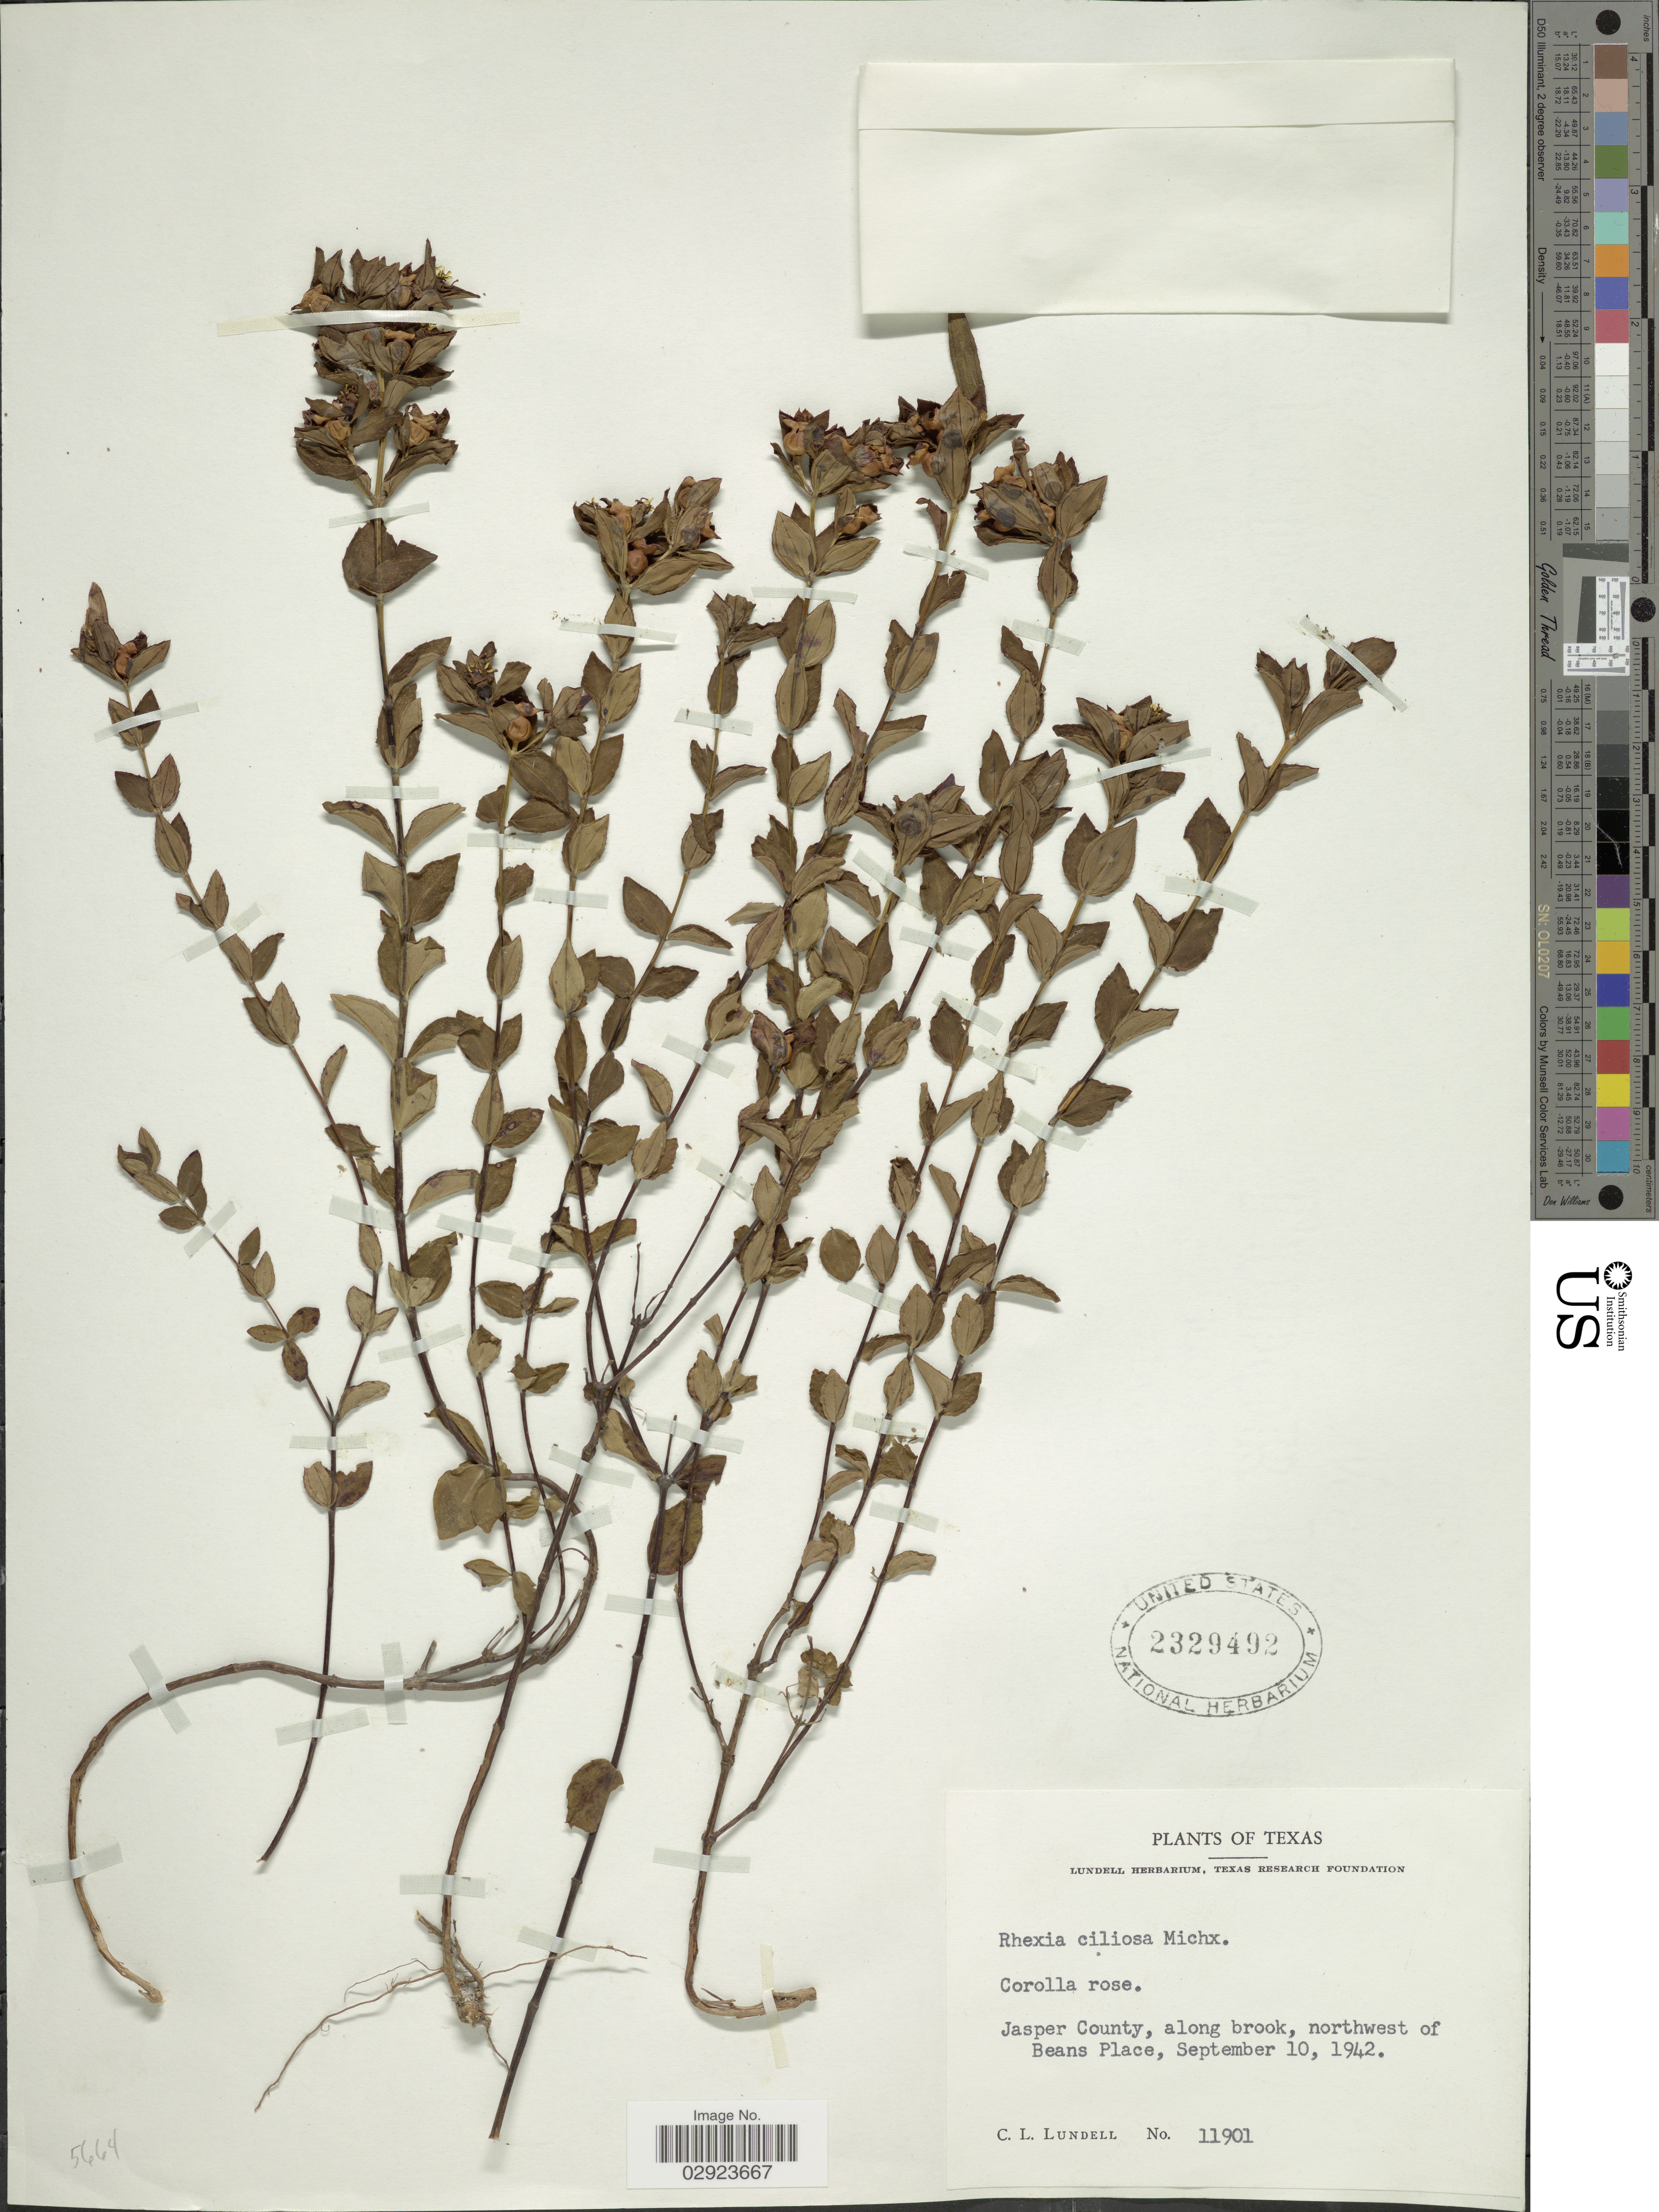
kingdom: Plantae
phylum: Tracheophyta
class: Magnoliopsida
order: Myrtales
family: Melastomataceae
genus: Rhexia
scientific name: Rhexia petiolata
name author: Walter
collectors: C. L. Lundell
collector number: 11901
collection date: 1942-09-10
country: United States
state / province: Texas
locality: Jasper County, along brook, northwest of Beans Place.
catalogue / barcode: US 2329492